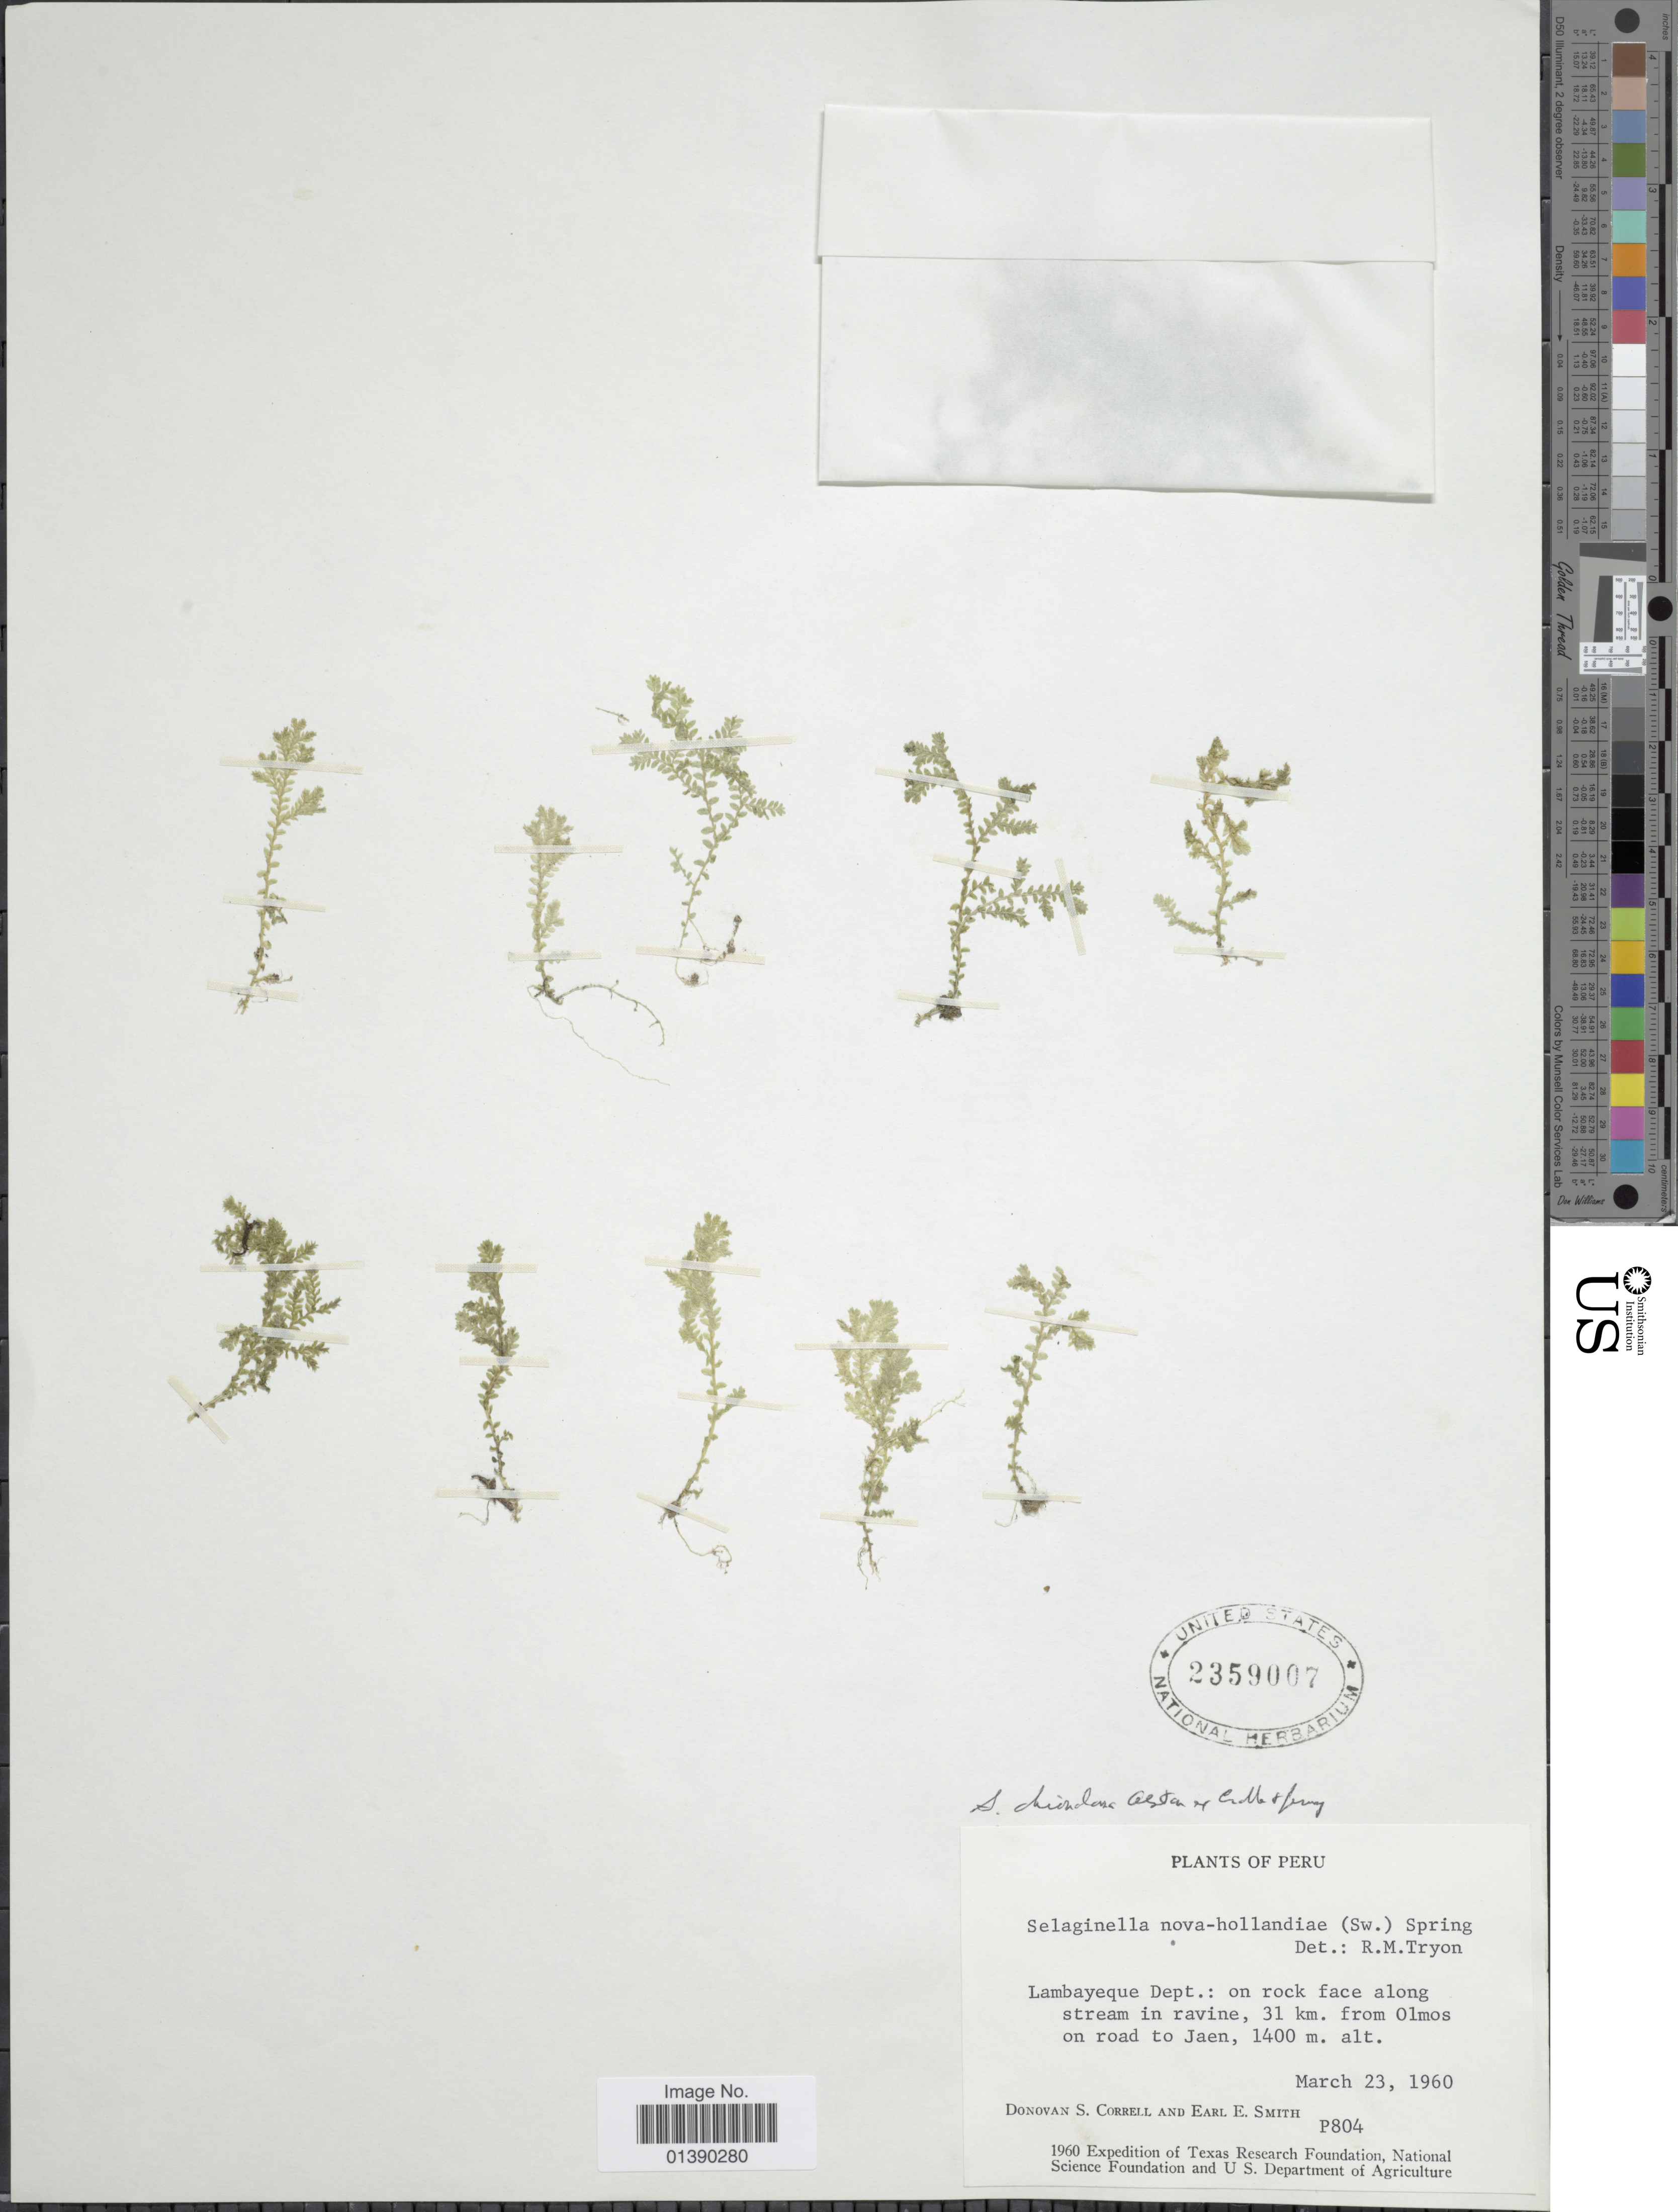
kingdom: Plantae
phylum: Tracheophyta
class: Lycopodiopsida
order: Selaginellales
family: Selaginellaceae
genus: Selaginella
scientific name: Selaginella chionoloma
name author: Alston ex Crabbe & Jermy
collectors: D. S. Correll & E. E. Smith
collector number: P804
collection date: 1960-03-23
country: Peru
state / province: Lambayeque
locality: On rock face along stream in ravine, 31 km . from Olmos on road to Jaen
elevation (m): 1400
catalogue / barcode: US 2359007